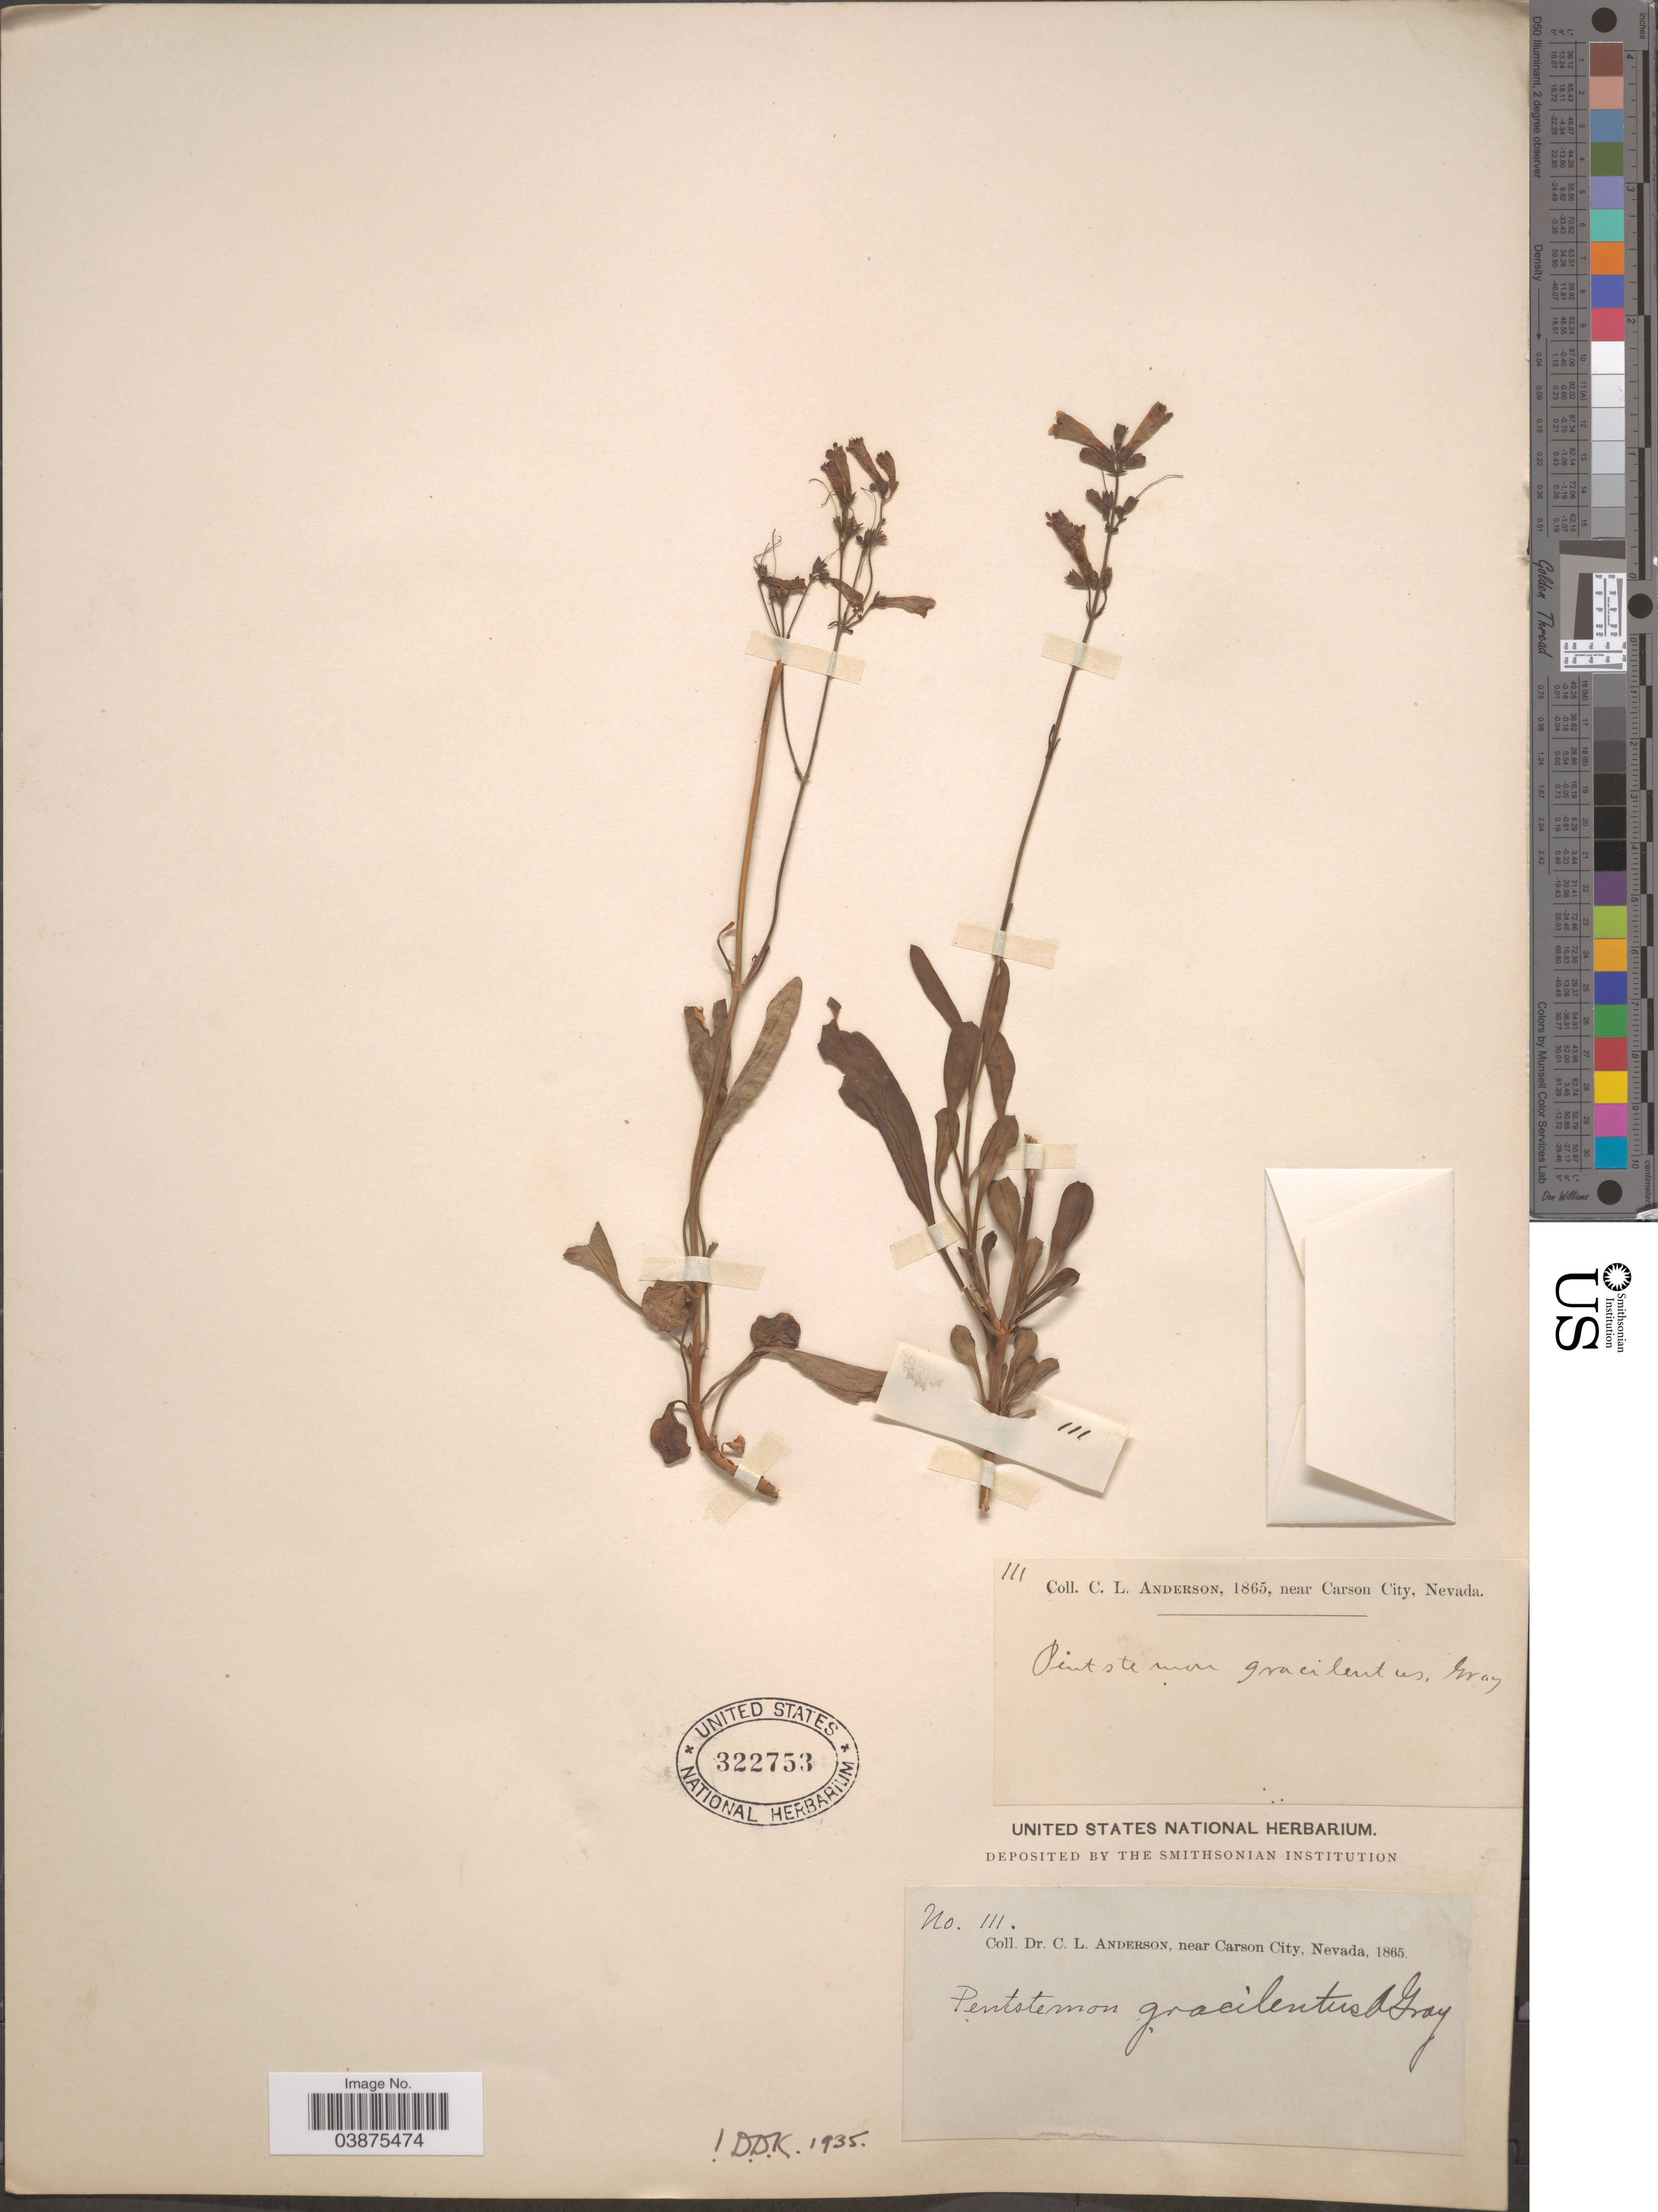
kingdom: Plantae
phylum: Tracheophyta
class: Magnoliopsida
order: Lamiales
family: Plantaginaceae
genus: Penstemon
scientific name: Penstemon gracilentus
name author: A. Gray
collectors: C. L. Anderson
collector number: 111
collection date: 1865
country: United States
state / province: Nevada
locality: Near Carson City.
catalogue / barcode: US 322753